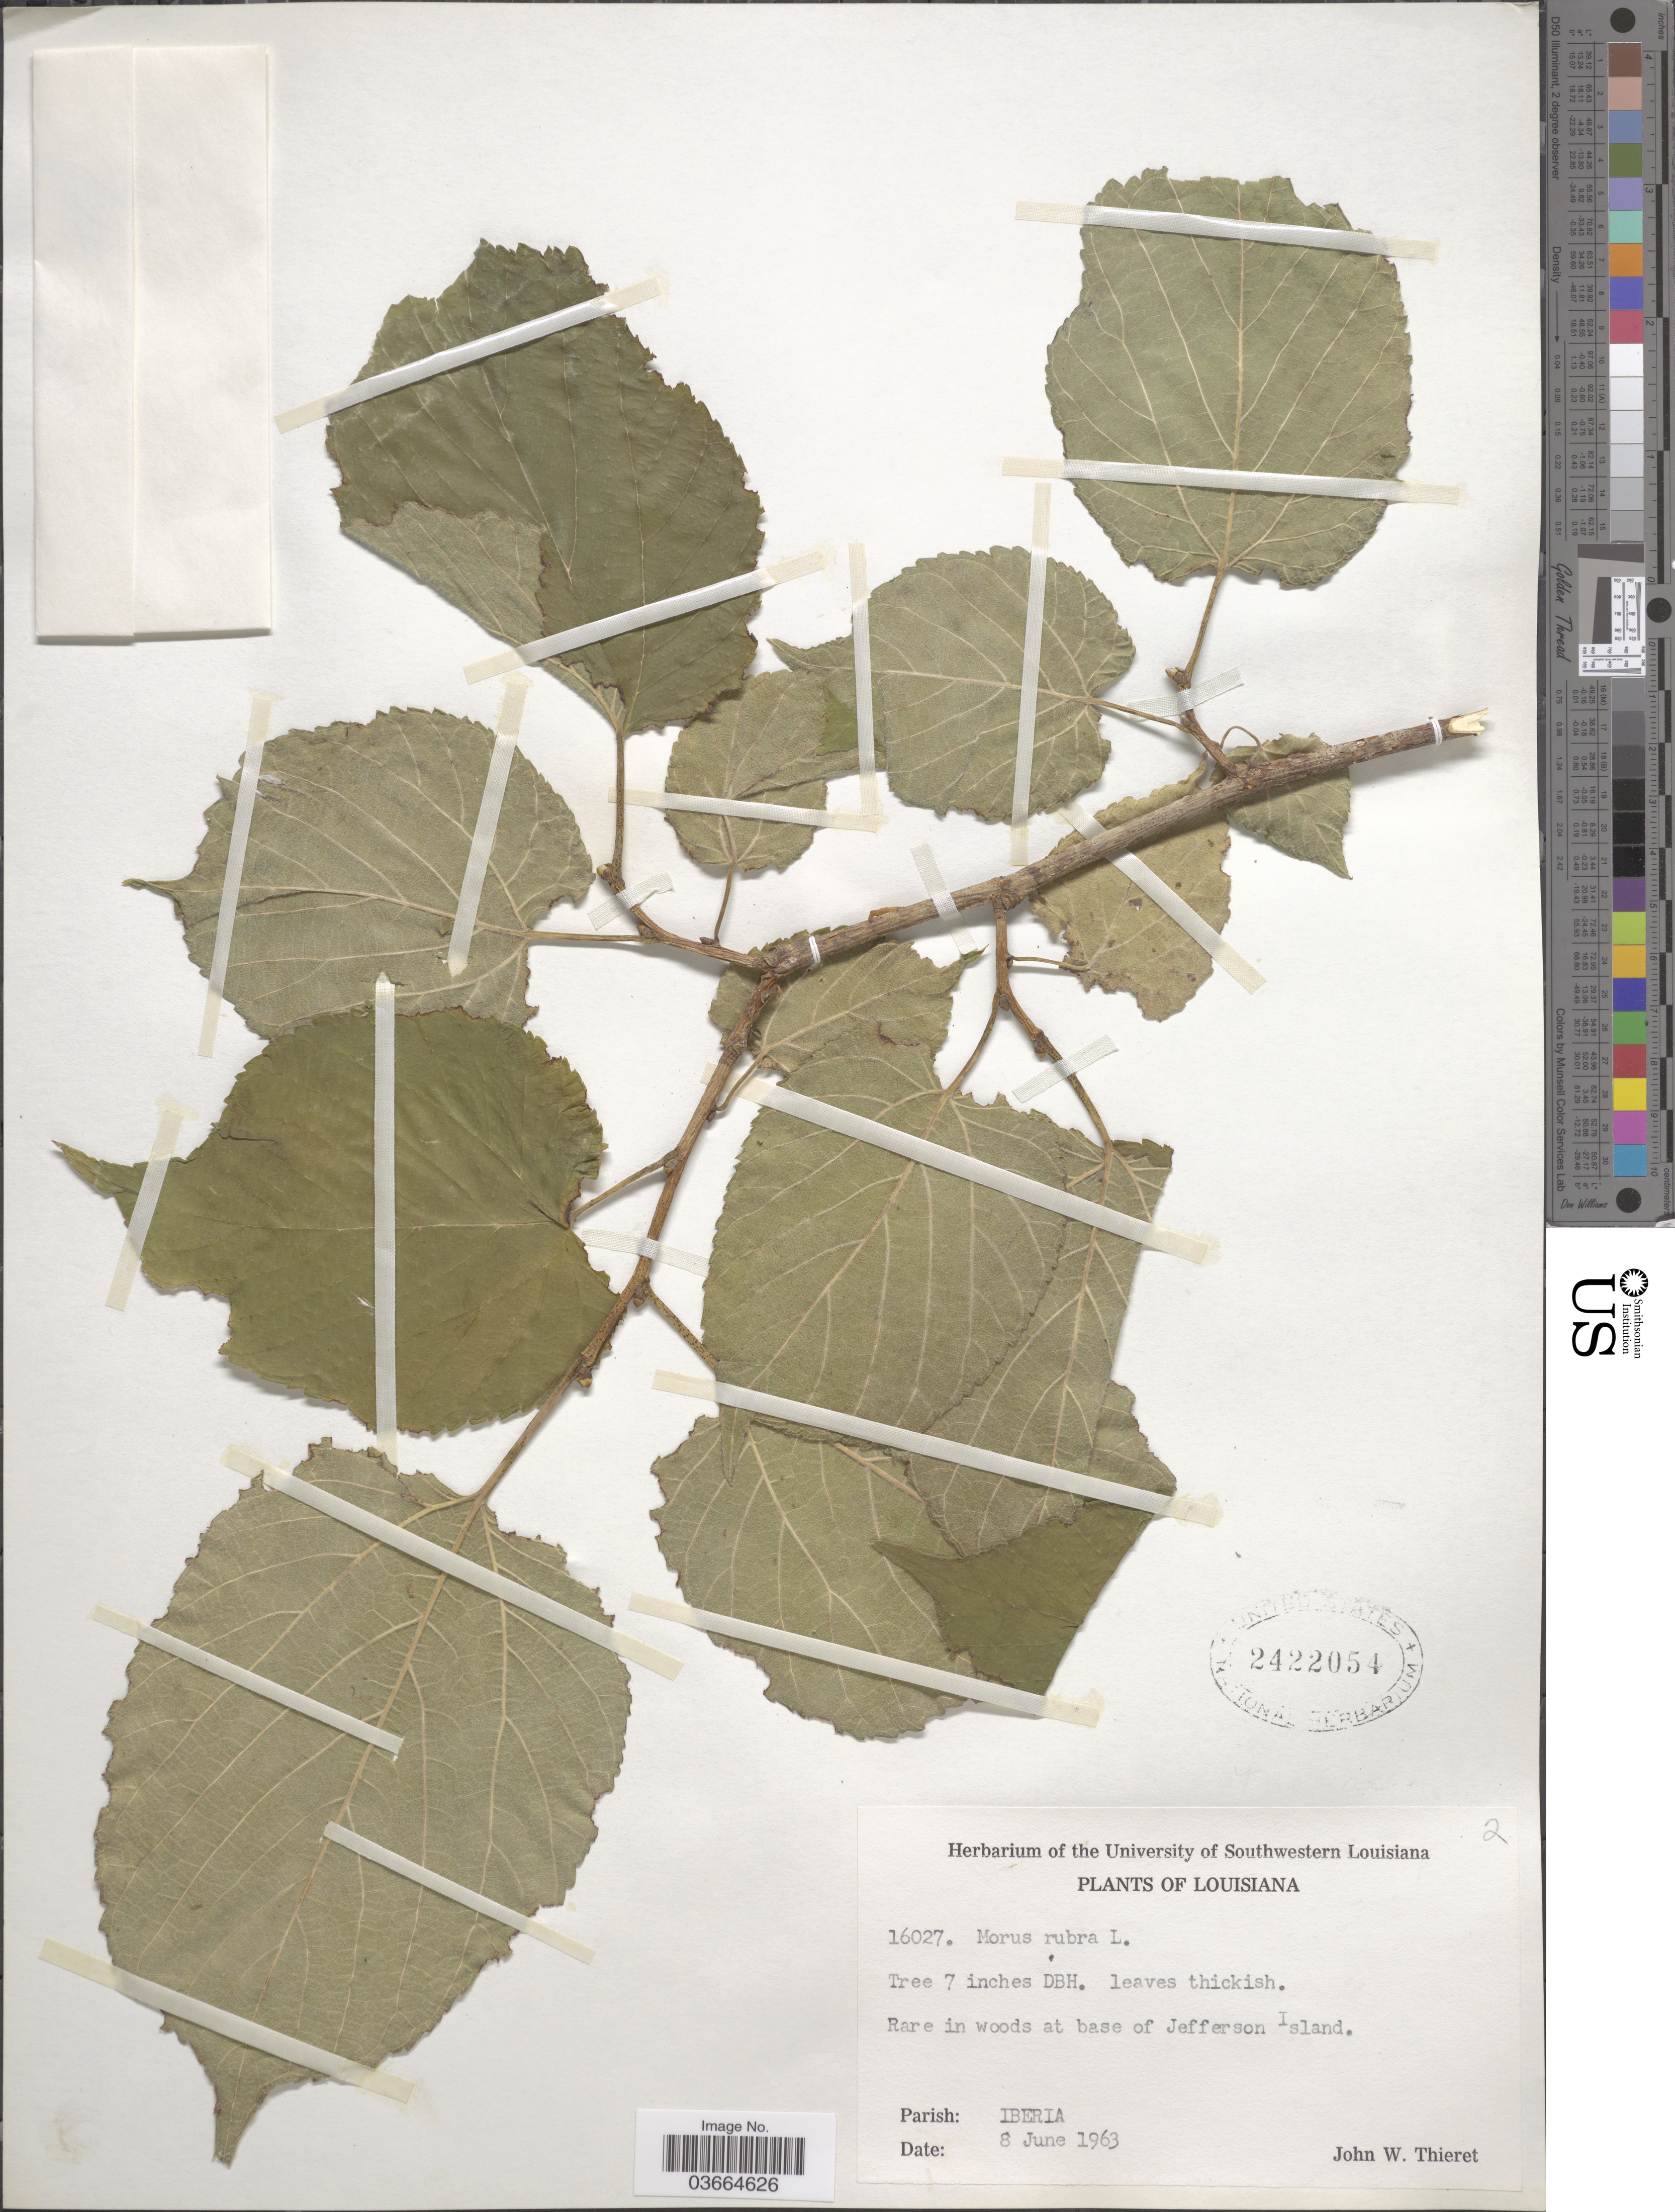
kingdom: Plantae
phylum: Tracheophyta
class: Magnoliopsida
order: Rosales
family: Moraceae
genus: Morus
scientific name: Morus rubra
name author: L.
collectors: J. W. Thieret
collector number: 16027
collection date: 1963-06-08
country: United States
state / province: Louisiana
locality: Rare in woods at base of Jefferson Island. Parish: Iberia.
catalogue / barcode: US 2422054